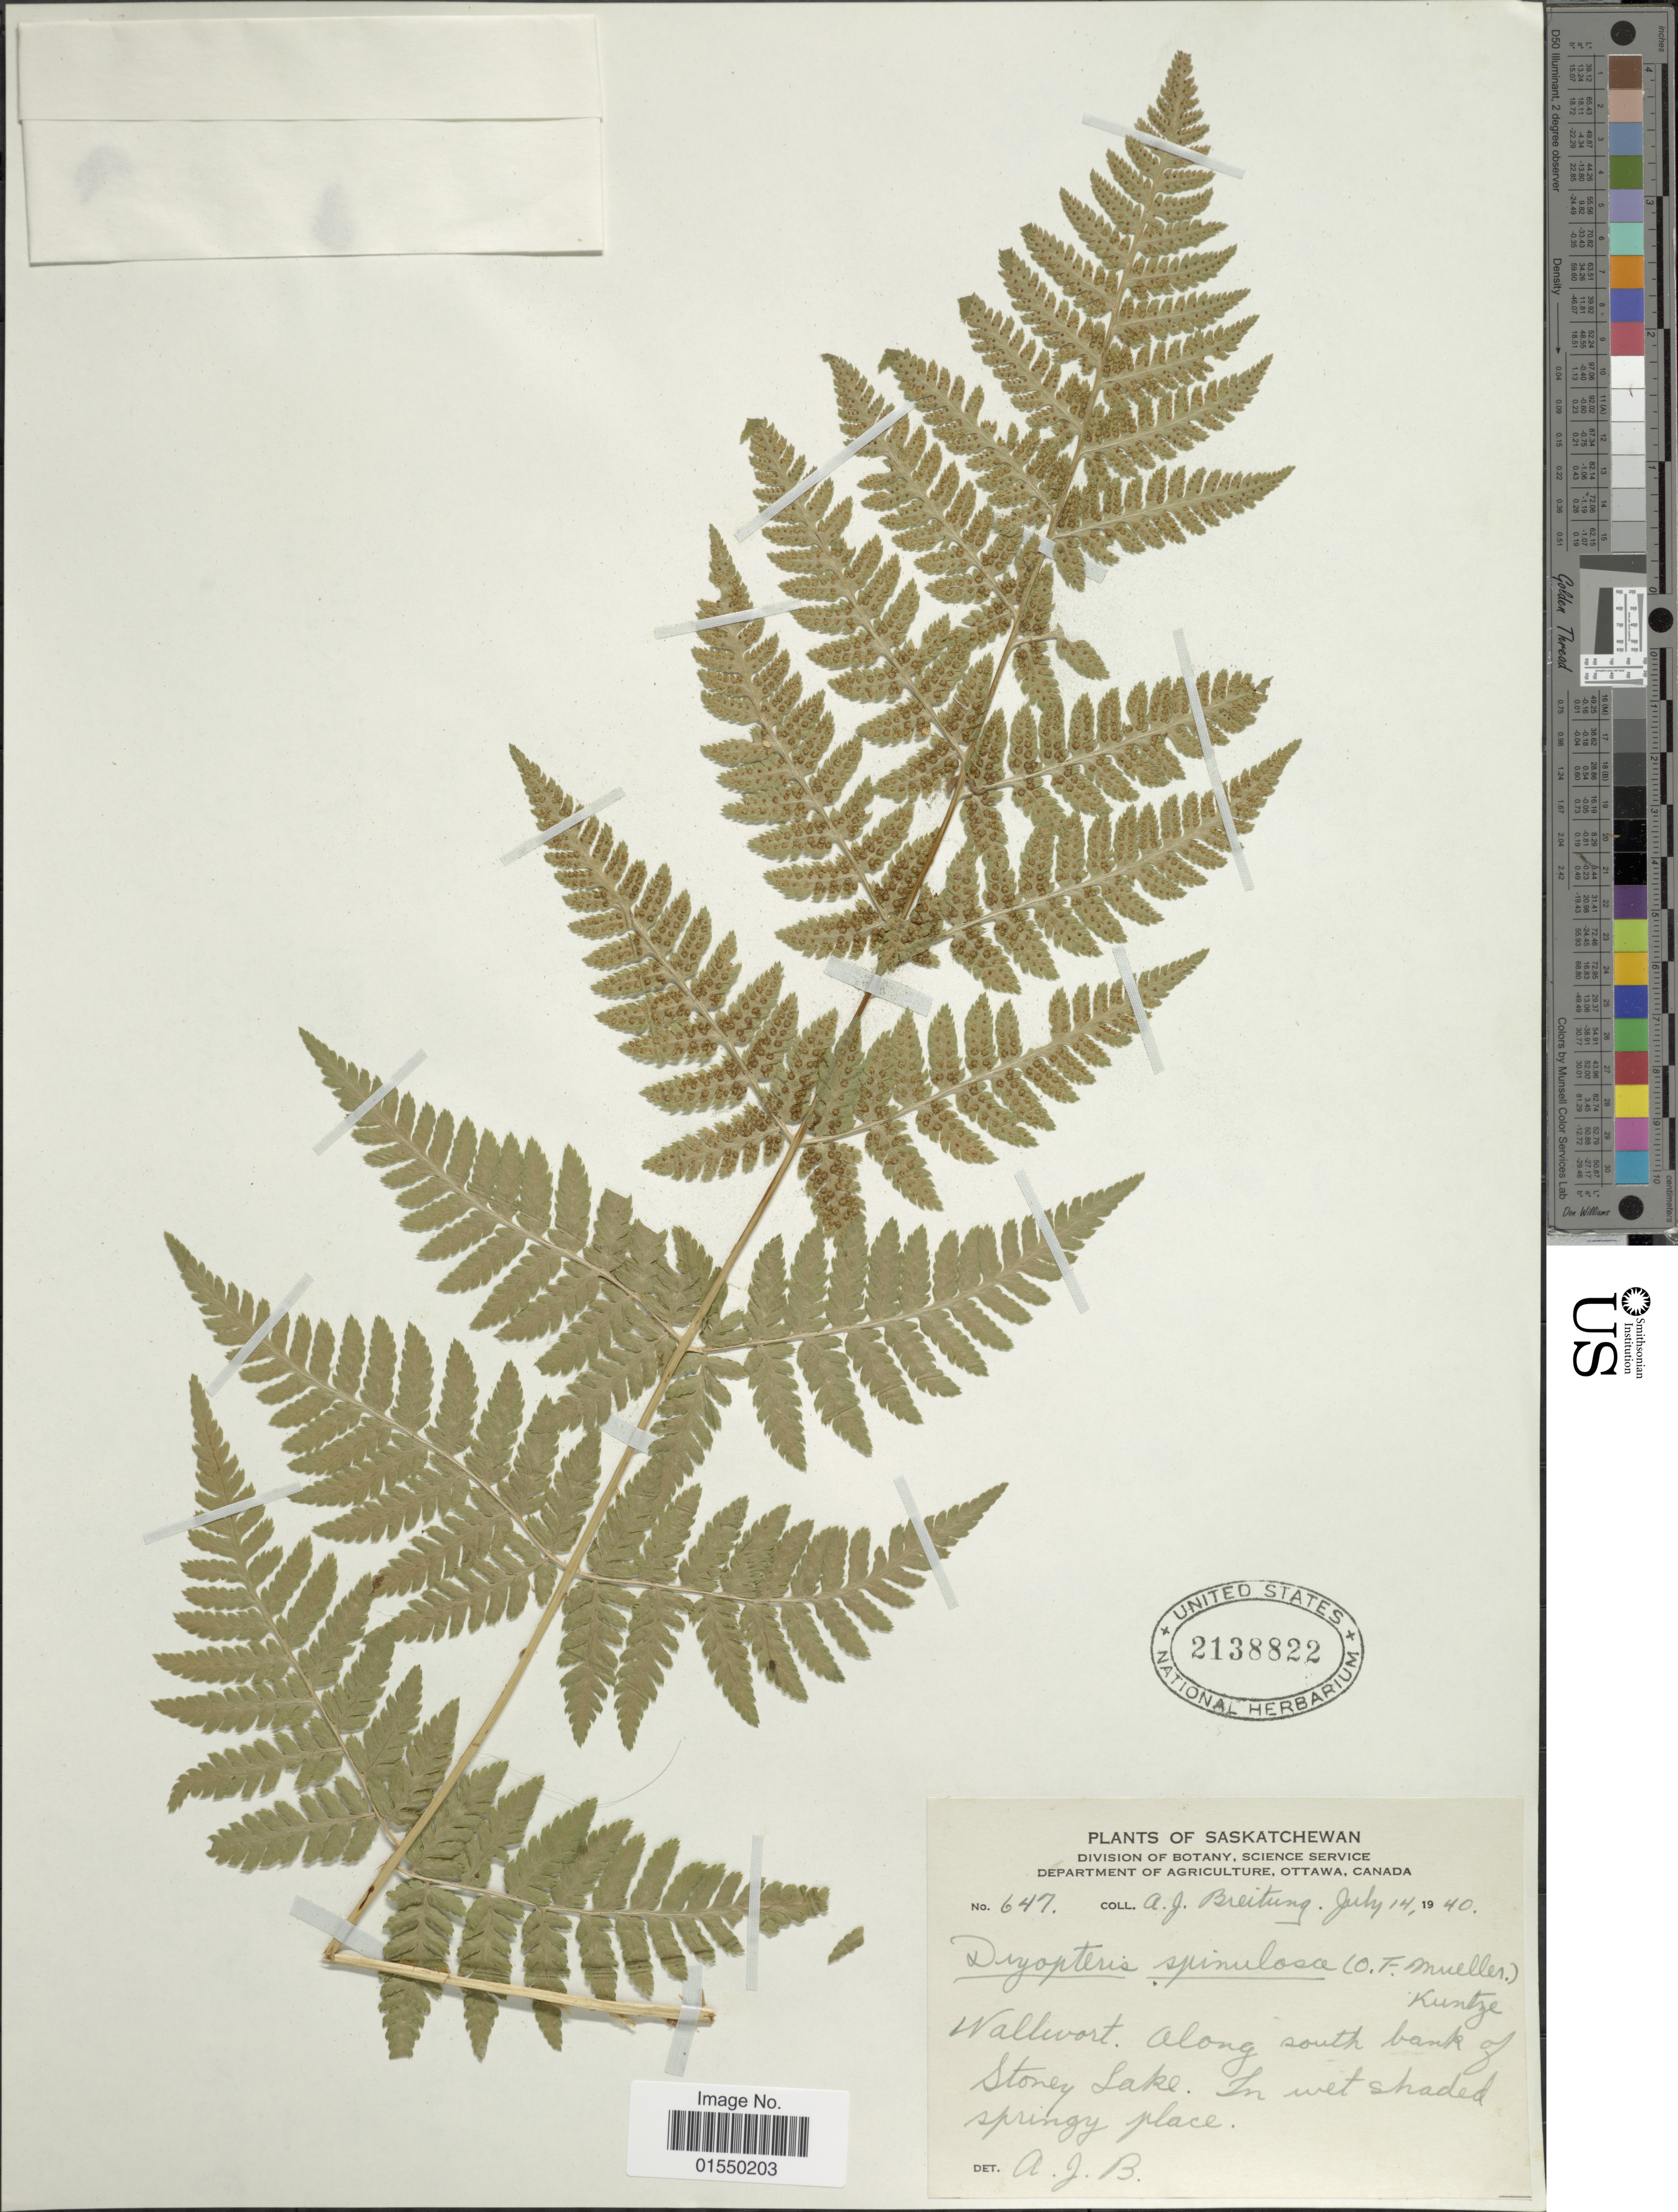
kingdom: Plantae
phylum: Tracheophyta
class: Polypodiopsida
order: Polypodiales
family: Dryopteridaceae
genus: Dryopteris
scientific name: Dryopteris carthusiana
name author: (Villars) H.P. Fuchs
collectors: A. Breitung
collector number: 647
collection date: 1940-07-14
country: Canada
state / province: Saskatchewan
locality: Wallwort, along south bank of Stoney Lake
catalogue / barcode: US 2138822